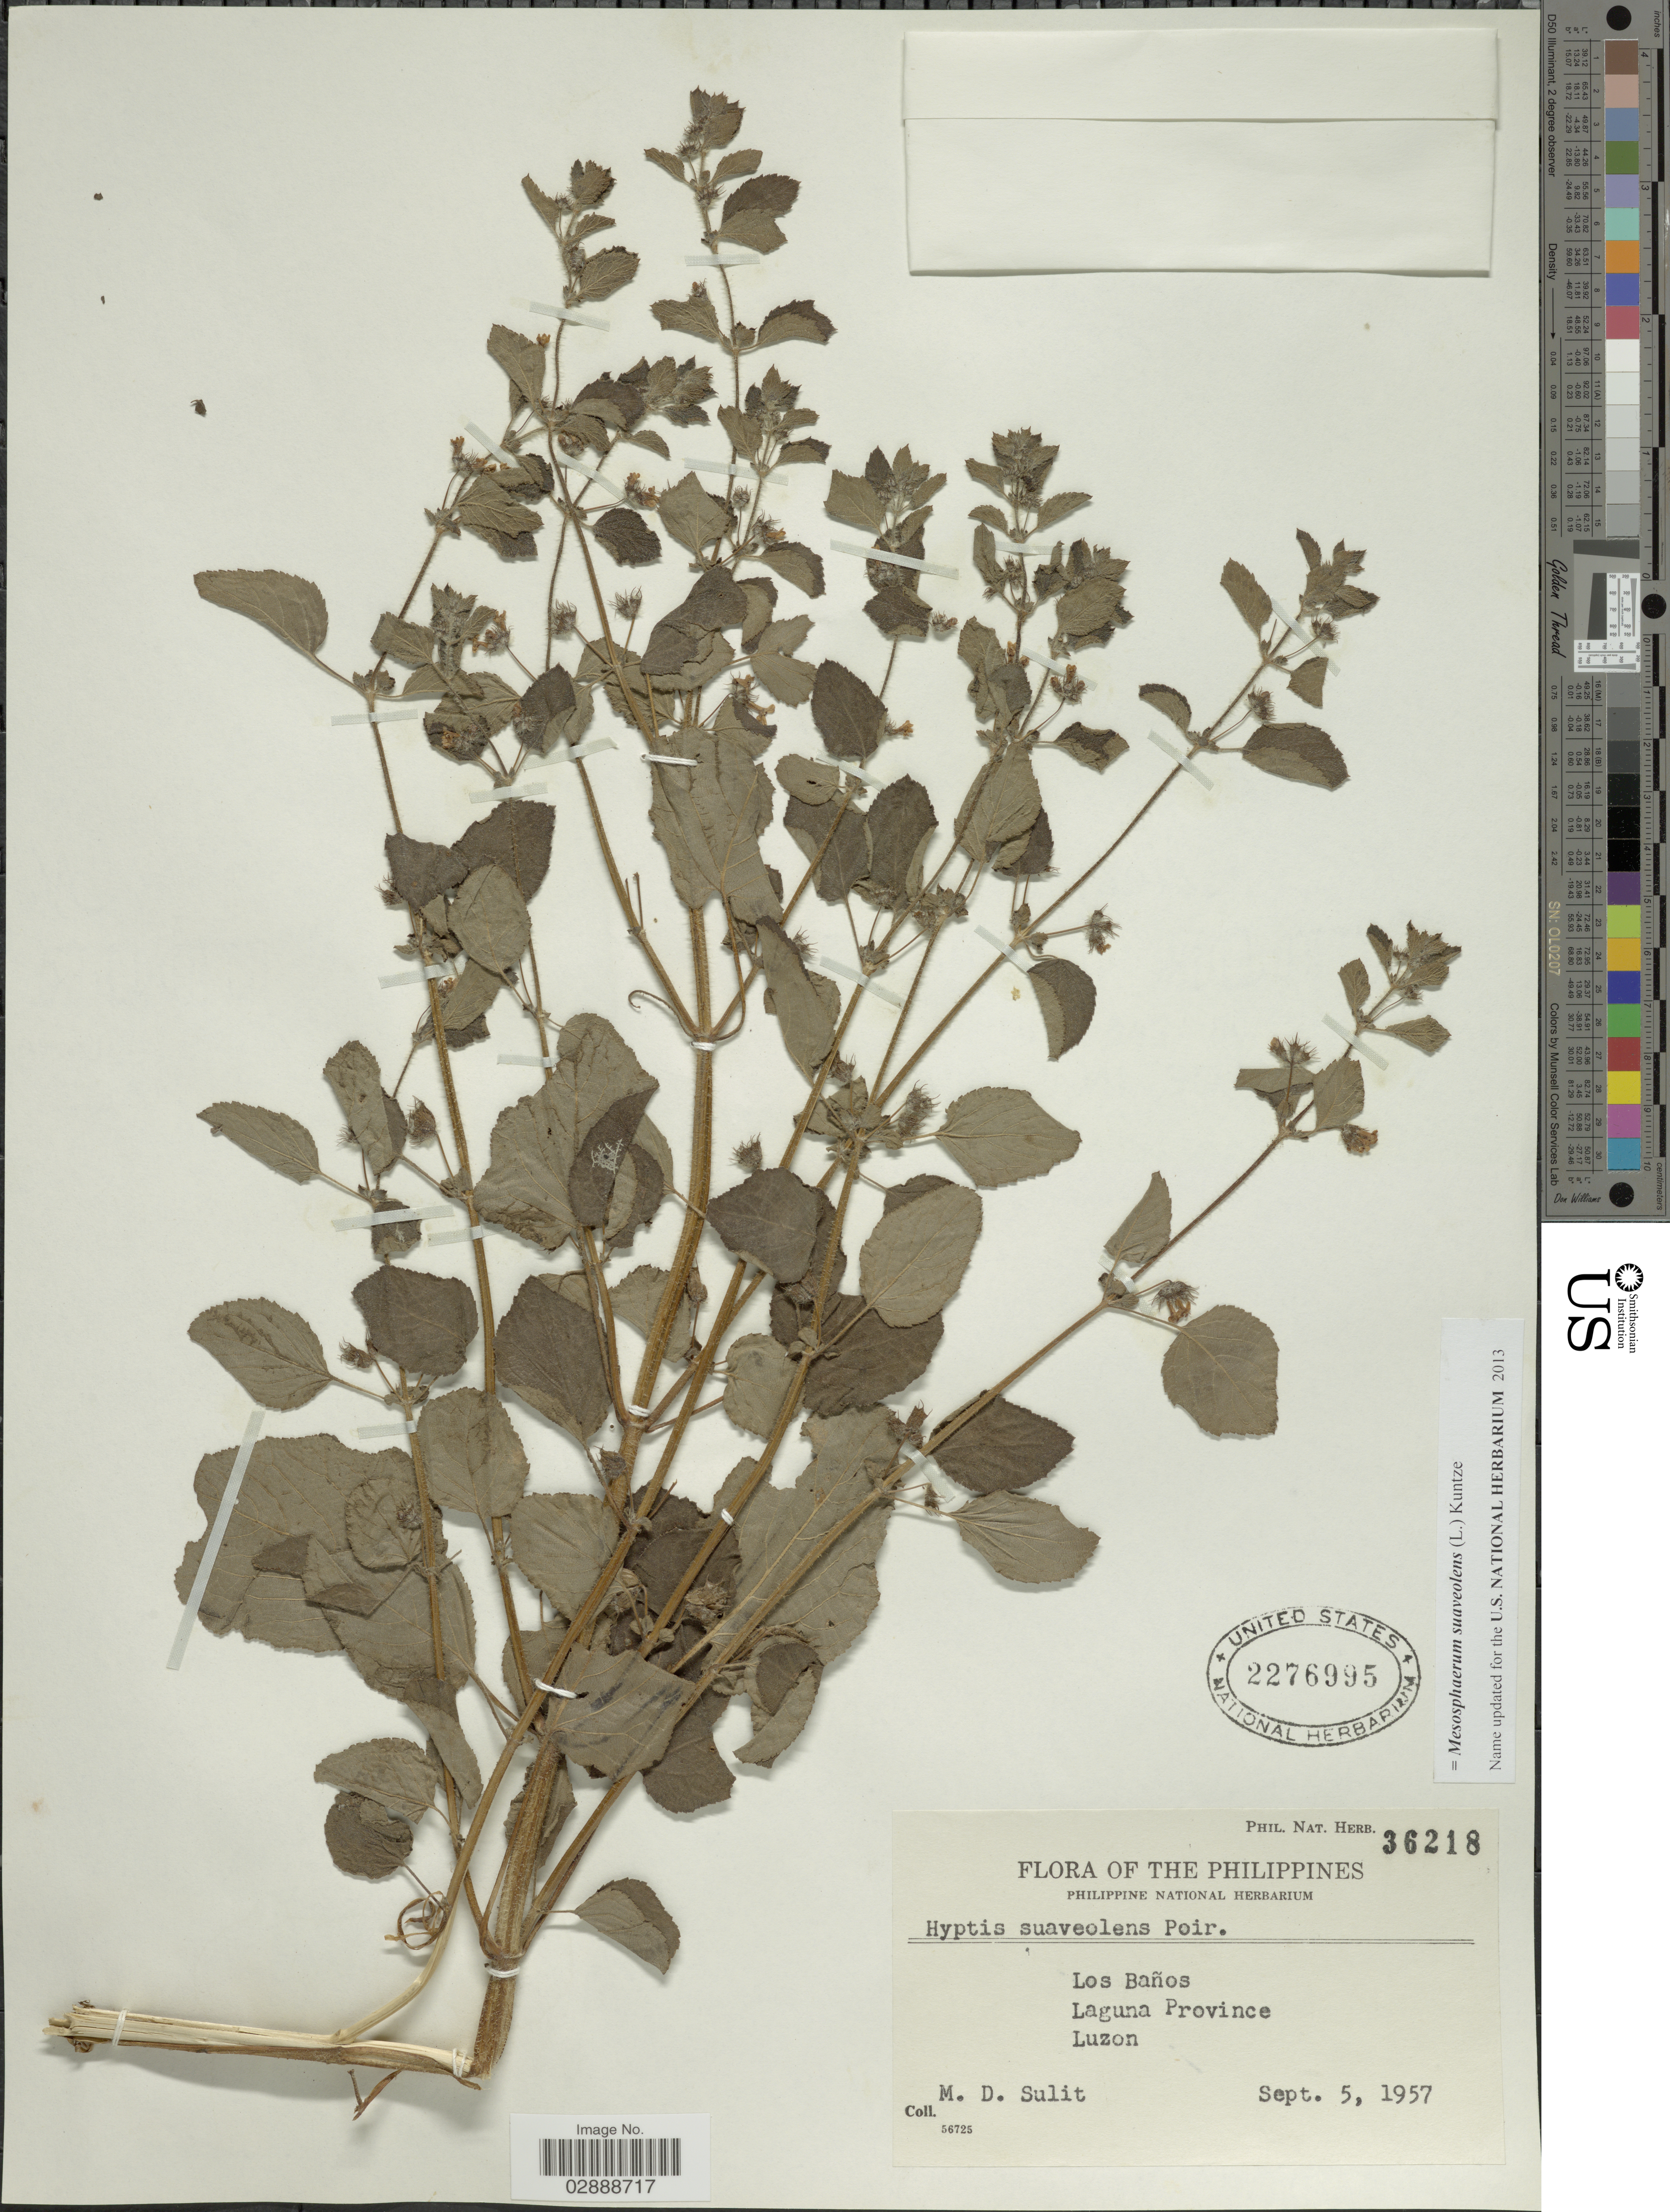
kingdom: Plantae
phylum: Tracheophyta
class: Magnoliopsida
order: Lamiales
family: Lamiaceae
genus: Mesosphaerum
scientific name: Mesosphaerum suaveolens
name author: (L.) Kuntze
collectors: M. Sulit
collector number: Phil. Nat. Herb. 36218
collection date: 1957-09-05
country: Philippines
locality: Los Baños, Laguna Province, Luzon.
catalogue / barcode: US 2276995